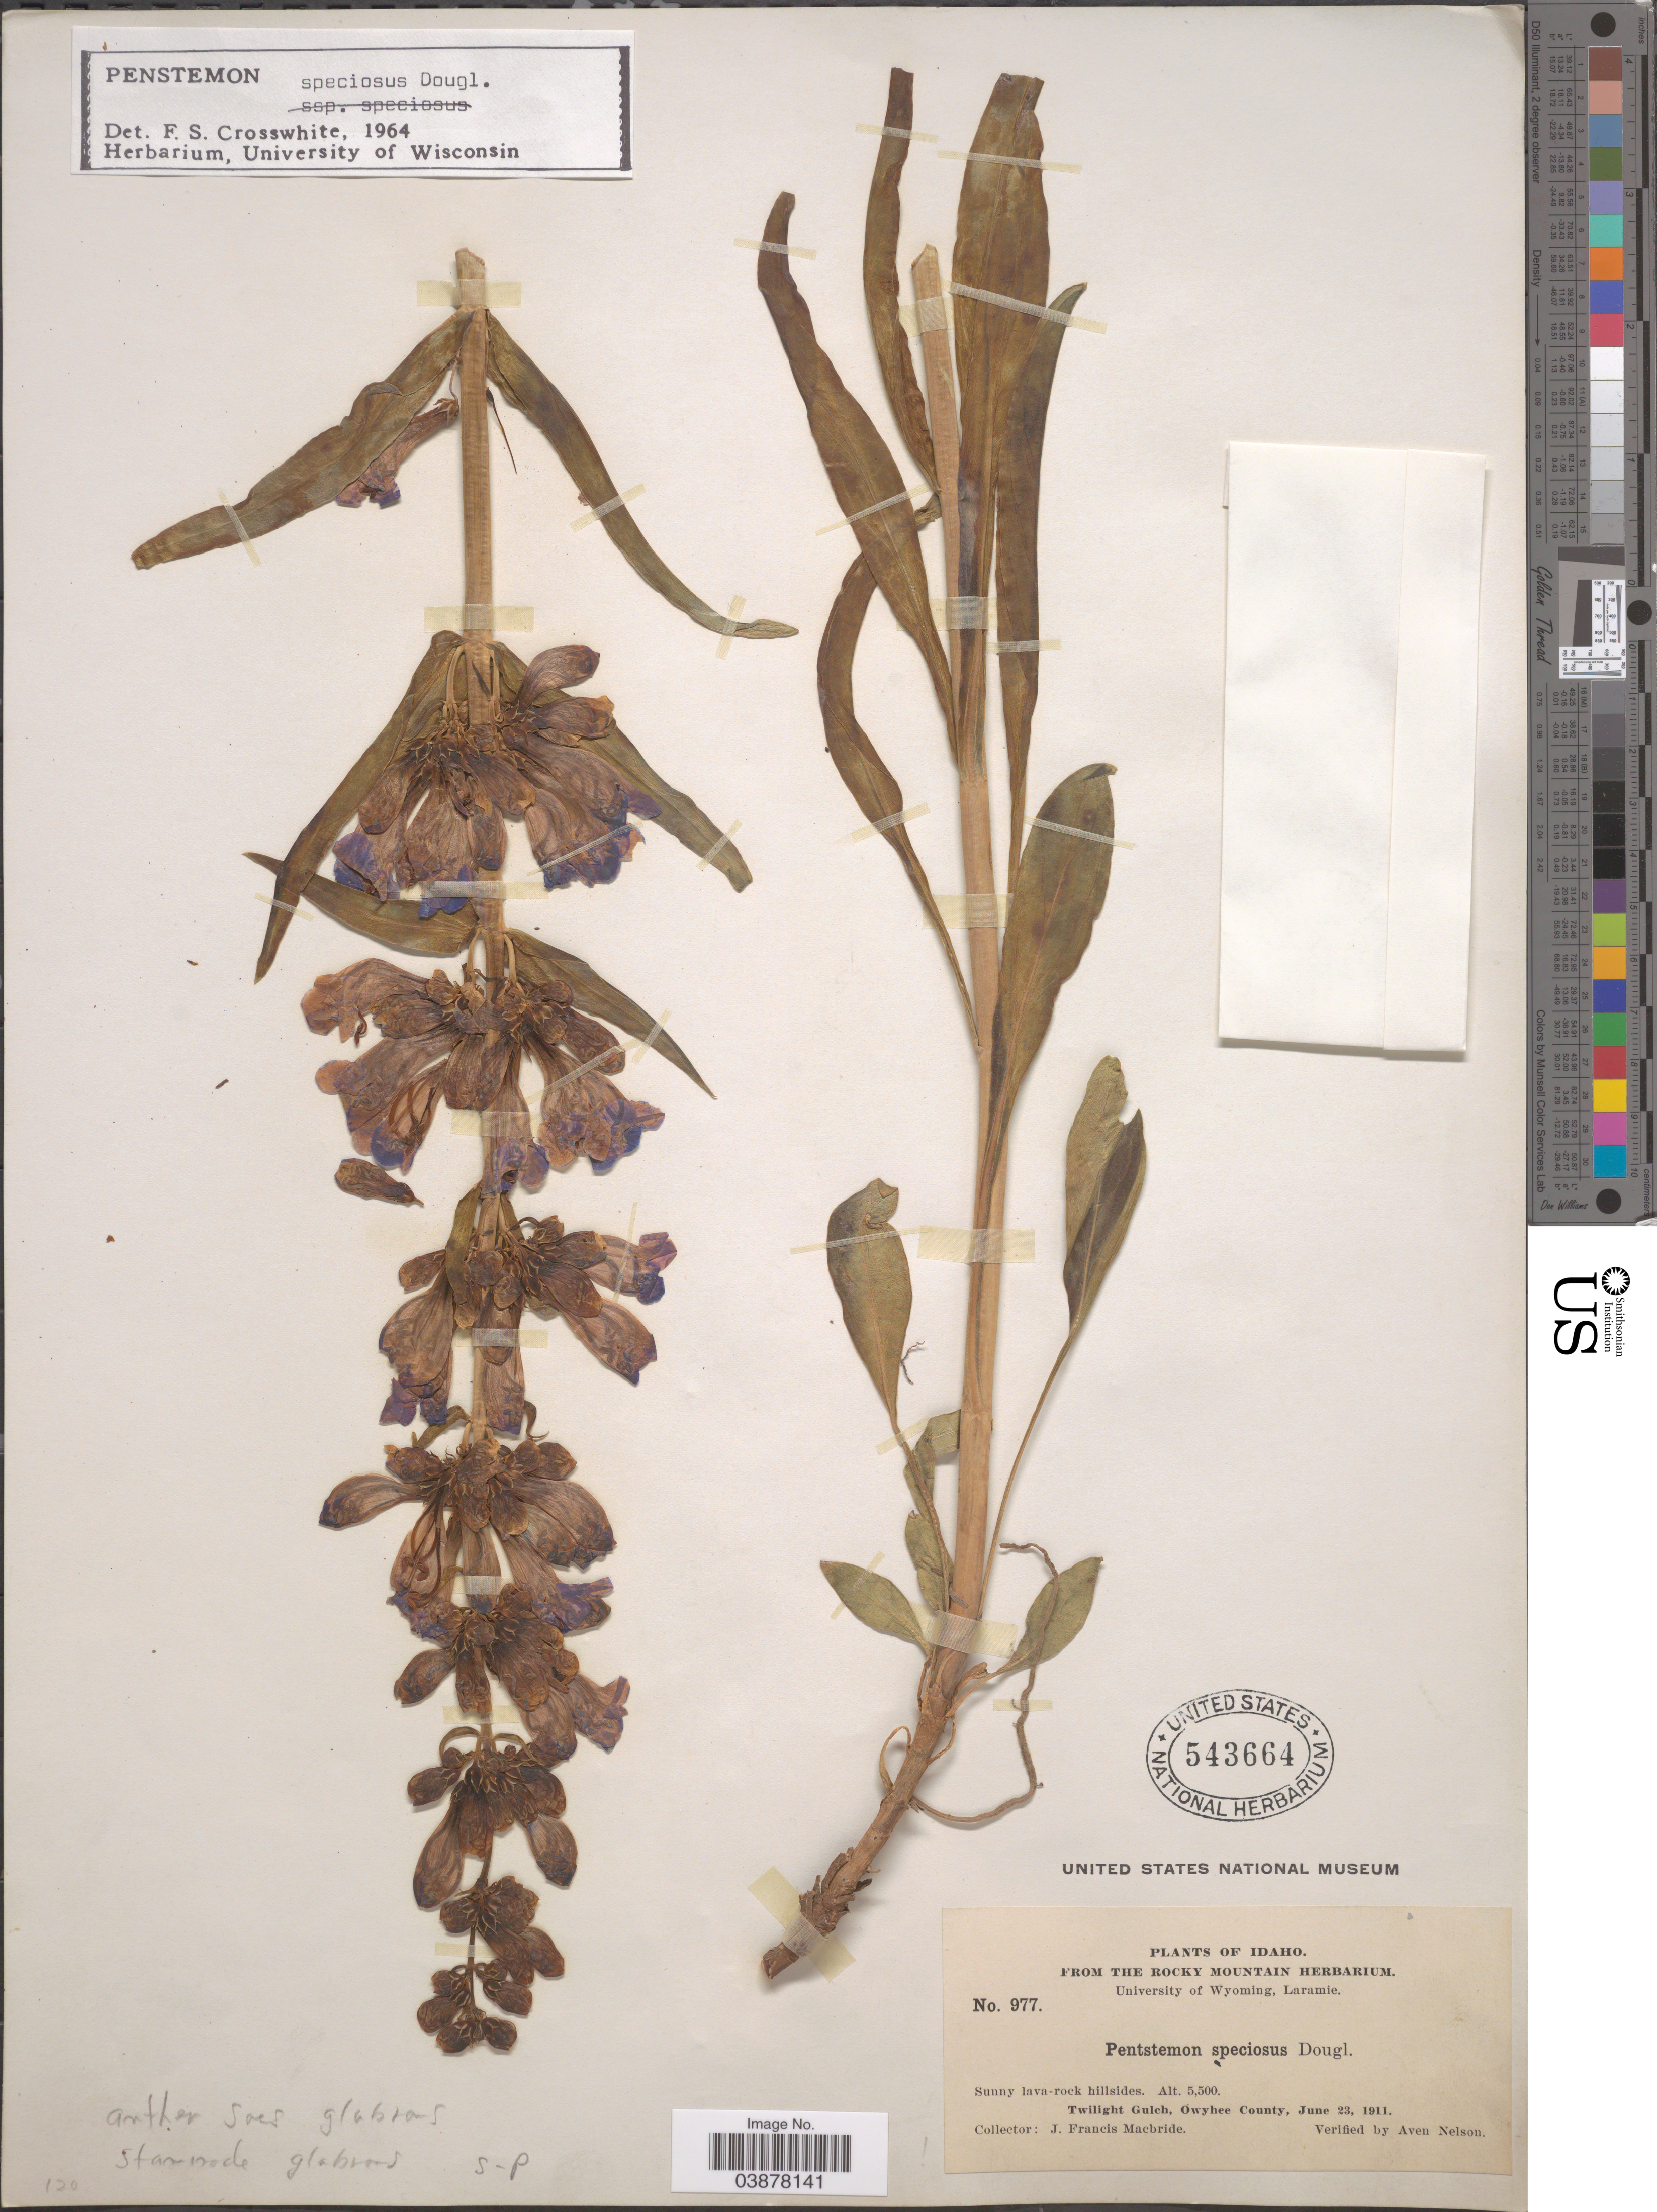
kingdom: Plantae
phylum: Tracheophyta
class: Magnoliopsida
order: Lamiales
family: Plantaginaceae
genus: Penstemon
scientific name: Penstemon speciosus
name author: Douglas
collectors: J. F. Macbride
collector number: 977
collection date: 1911-06-23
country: United States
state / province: Idaho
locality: Twilight Gulch, Owyhee County.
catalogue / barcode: US 543664